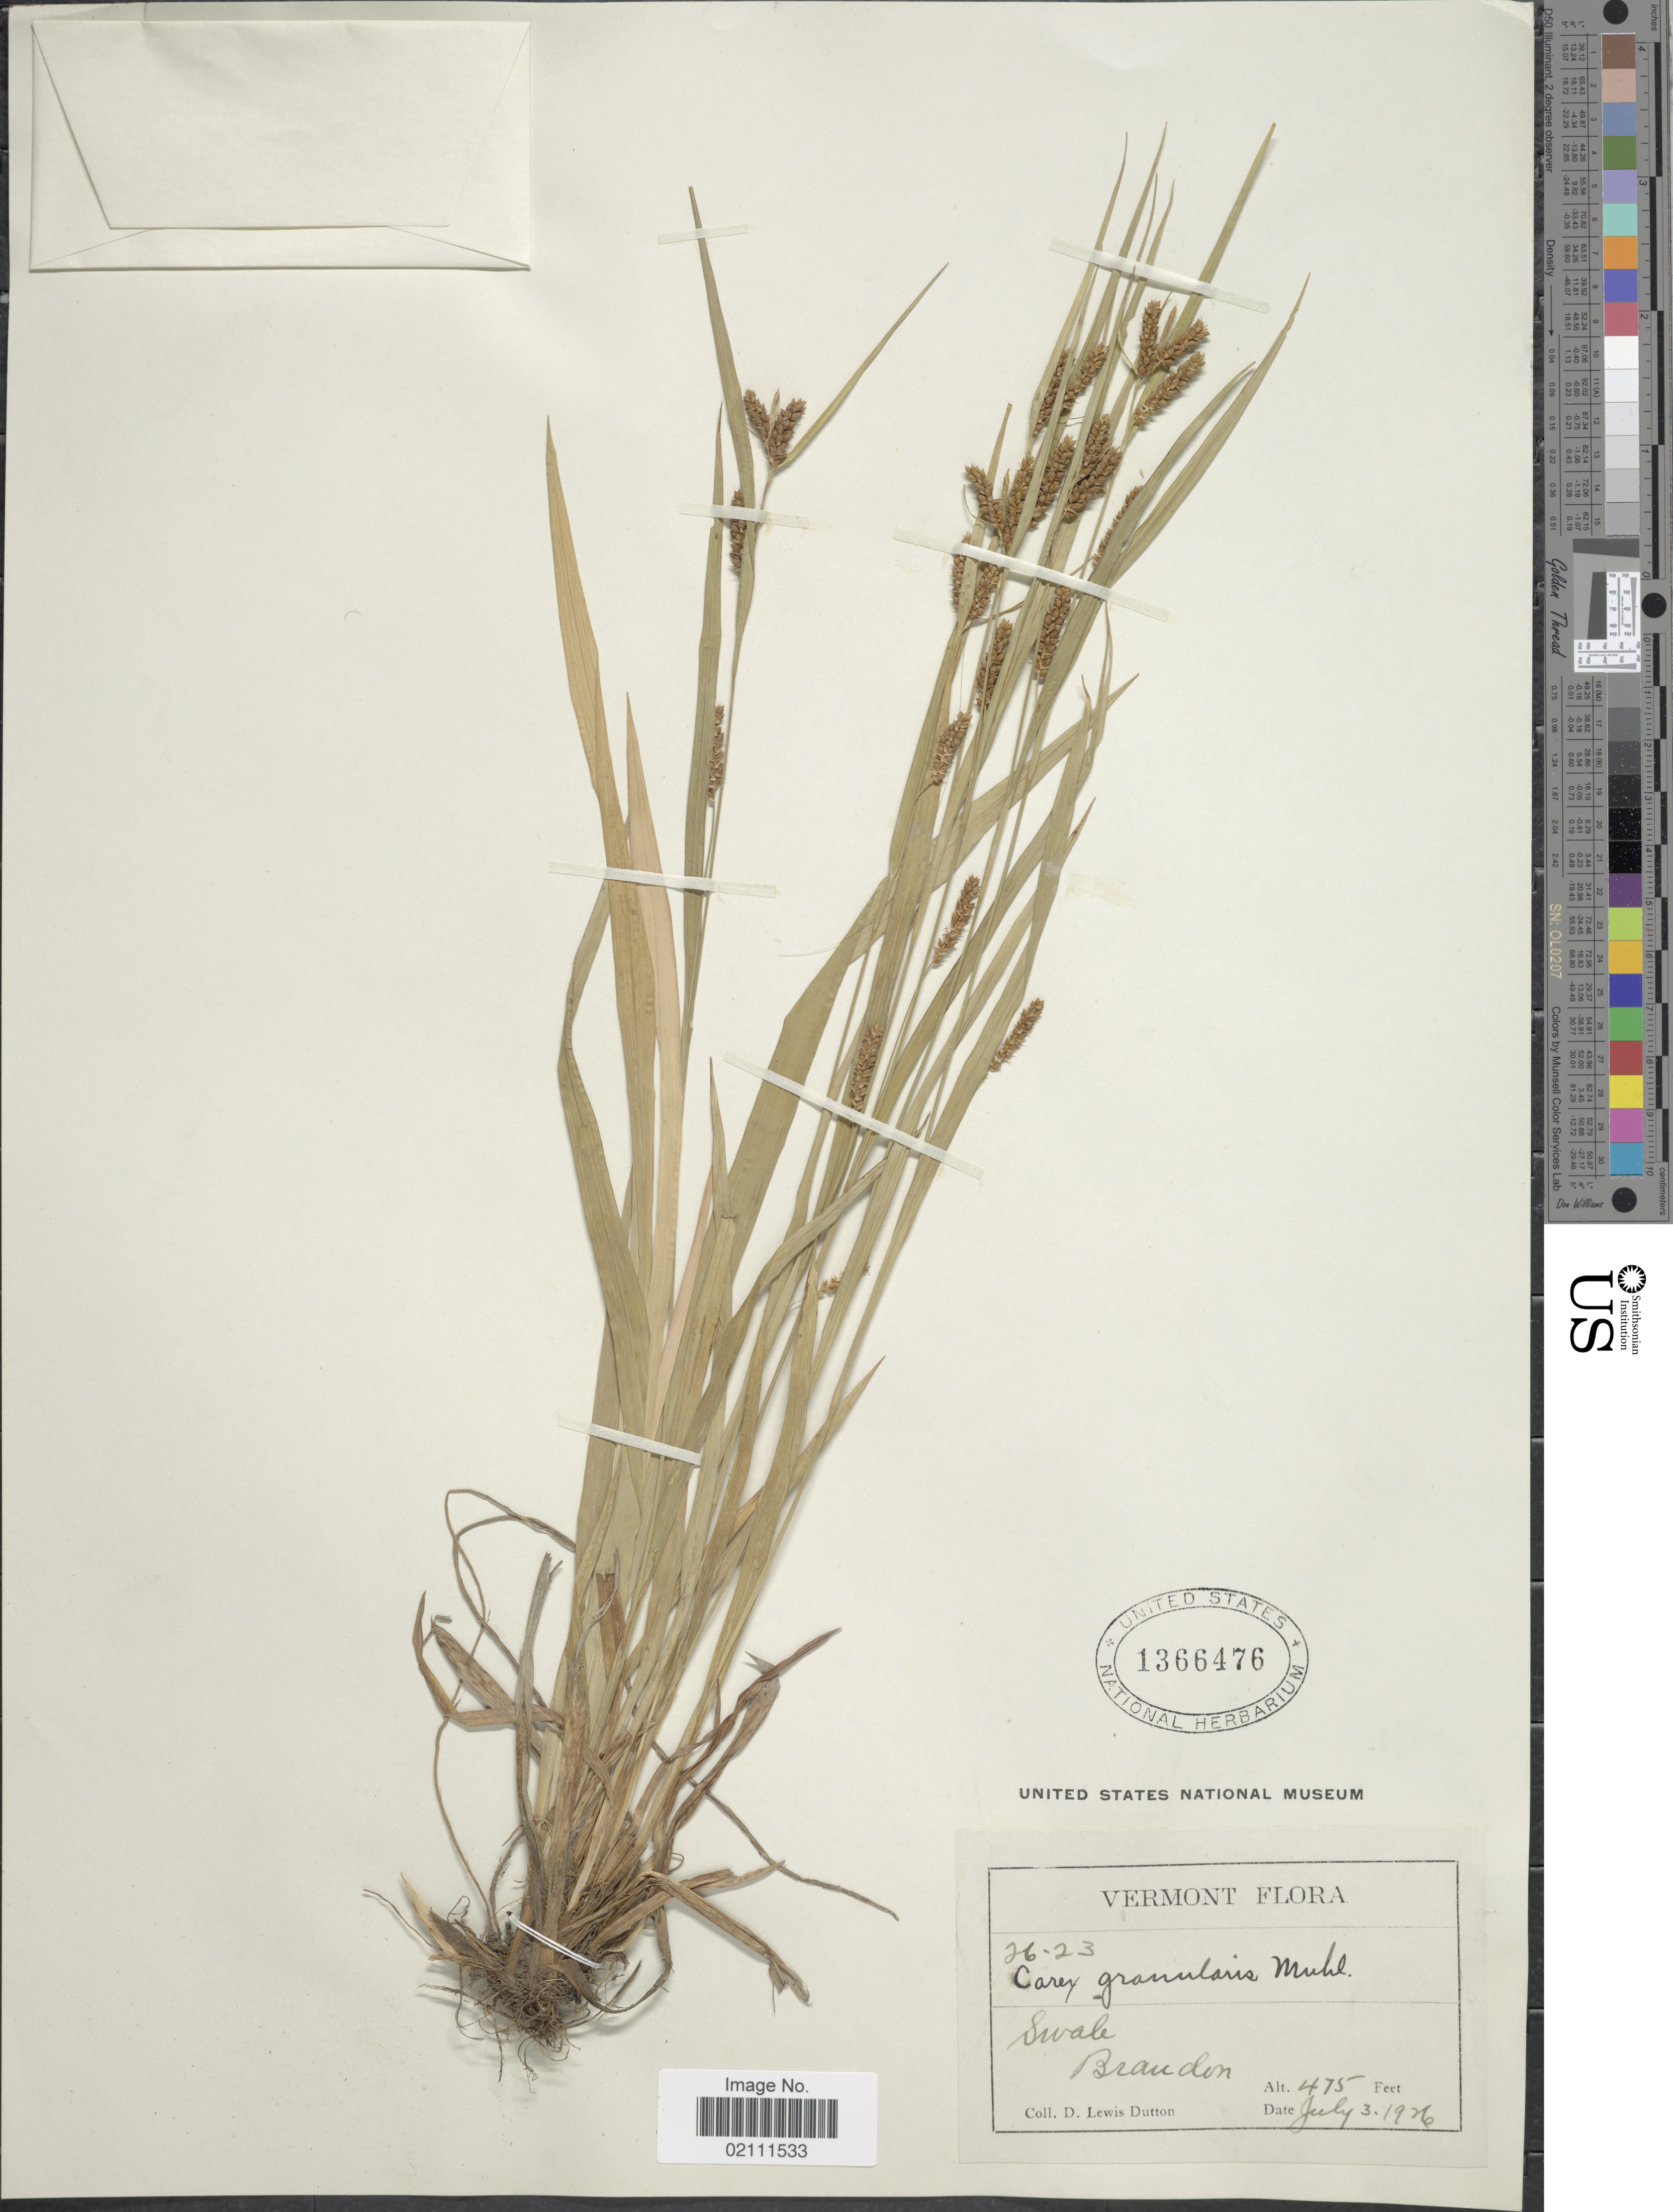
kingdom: Plantae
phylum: Tracheophyta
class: Liliopsida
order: Poales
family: Cyperaceae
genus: Carex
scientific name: Carex granularis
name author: Muhl. ex Willd.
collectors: D. Dutton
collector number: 26-23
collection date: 1926-07-03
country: United States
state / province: Vermont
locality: Swale, Brandon.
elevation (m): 145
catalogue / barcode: US 1366476